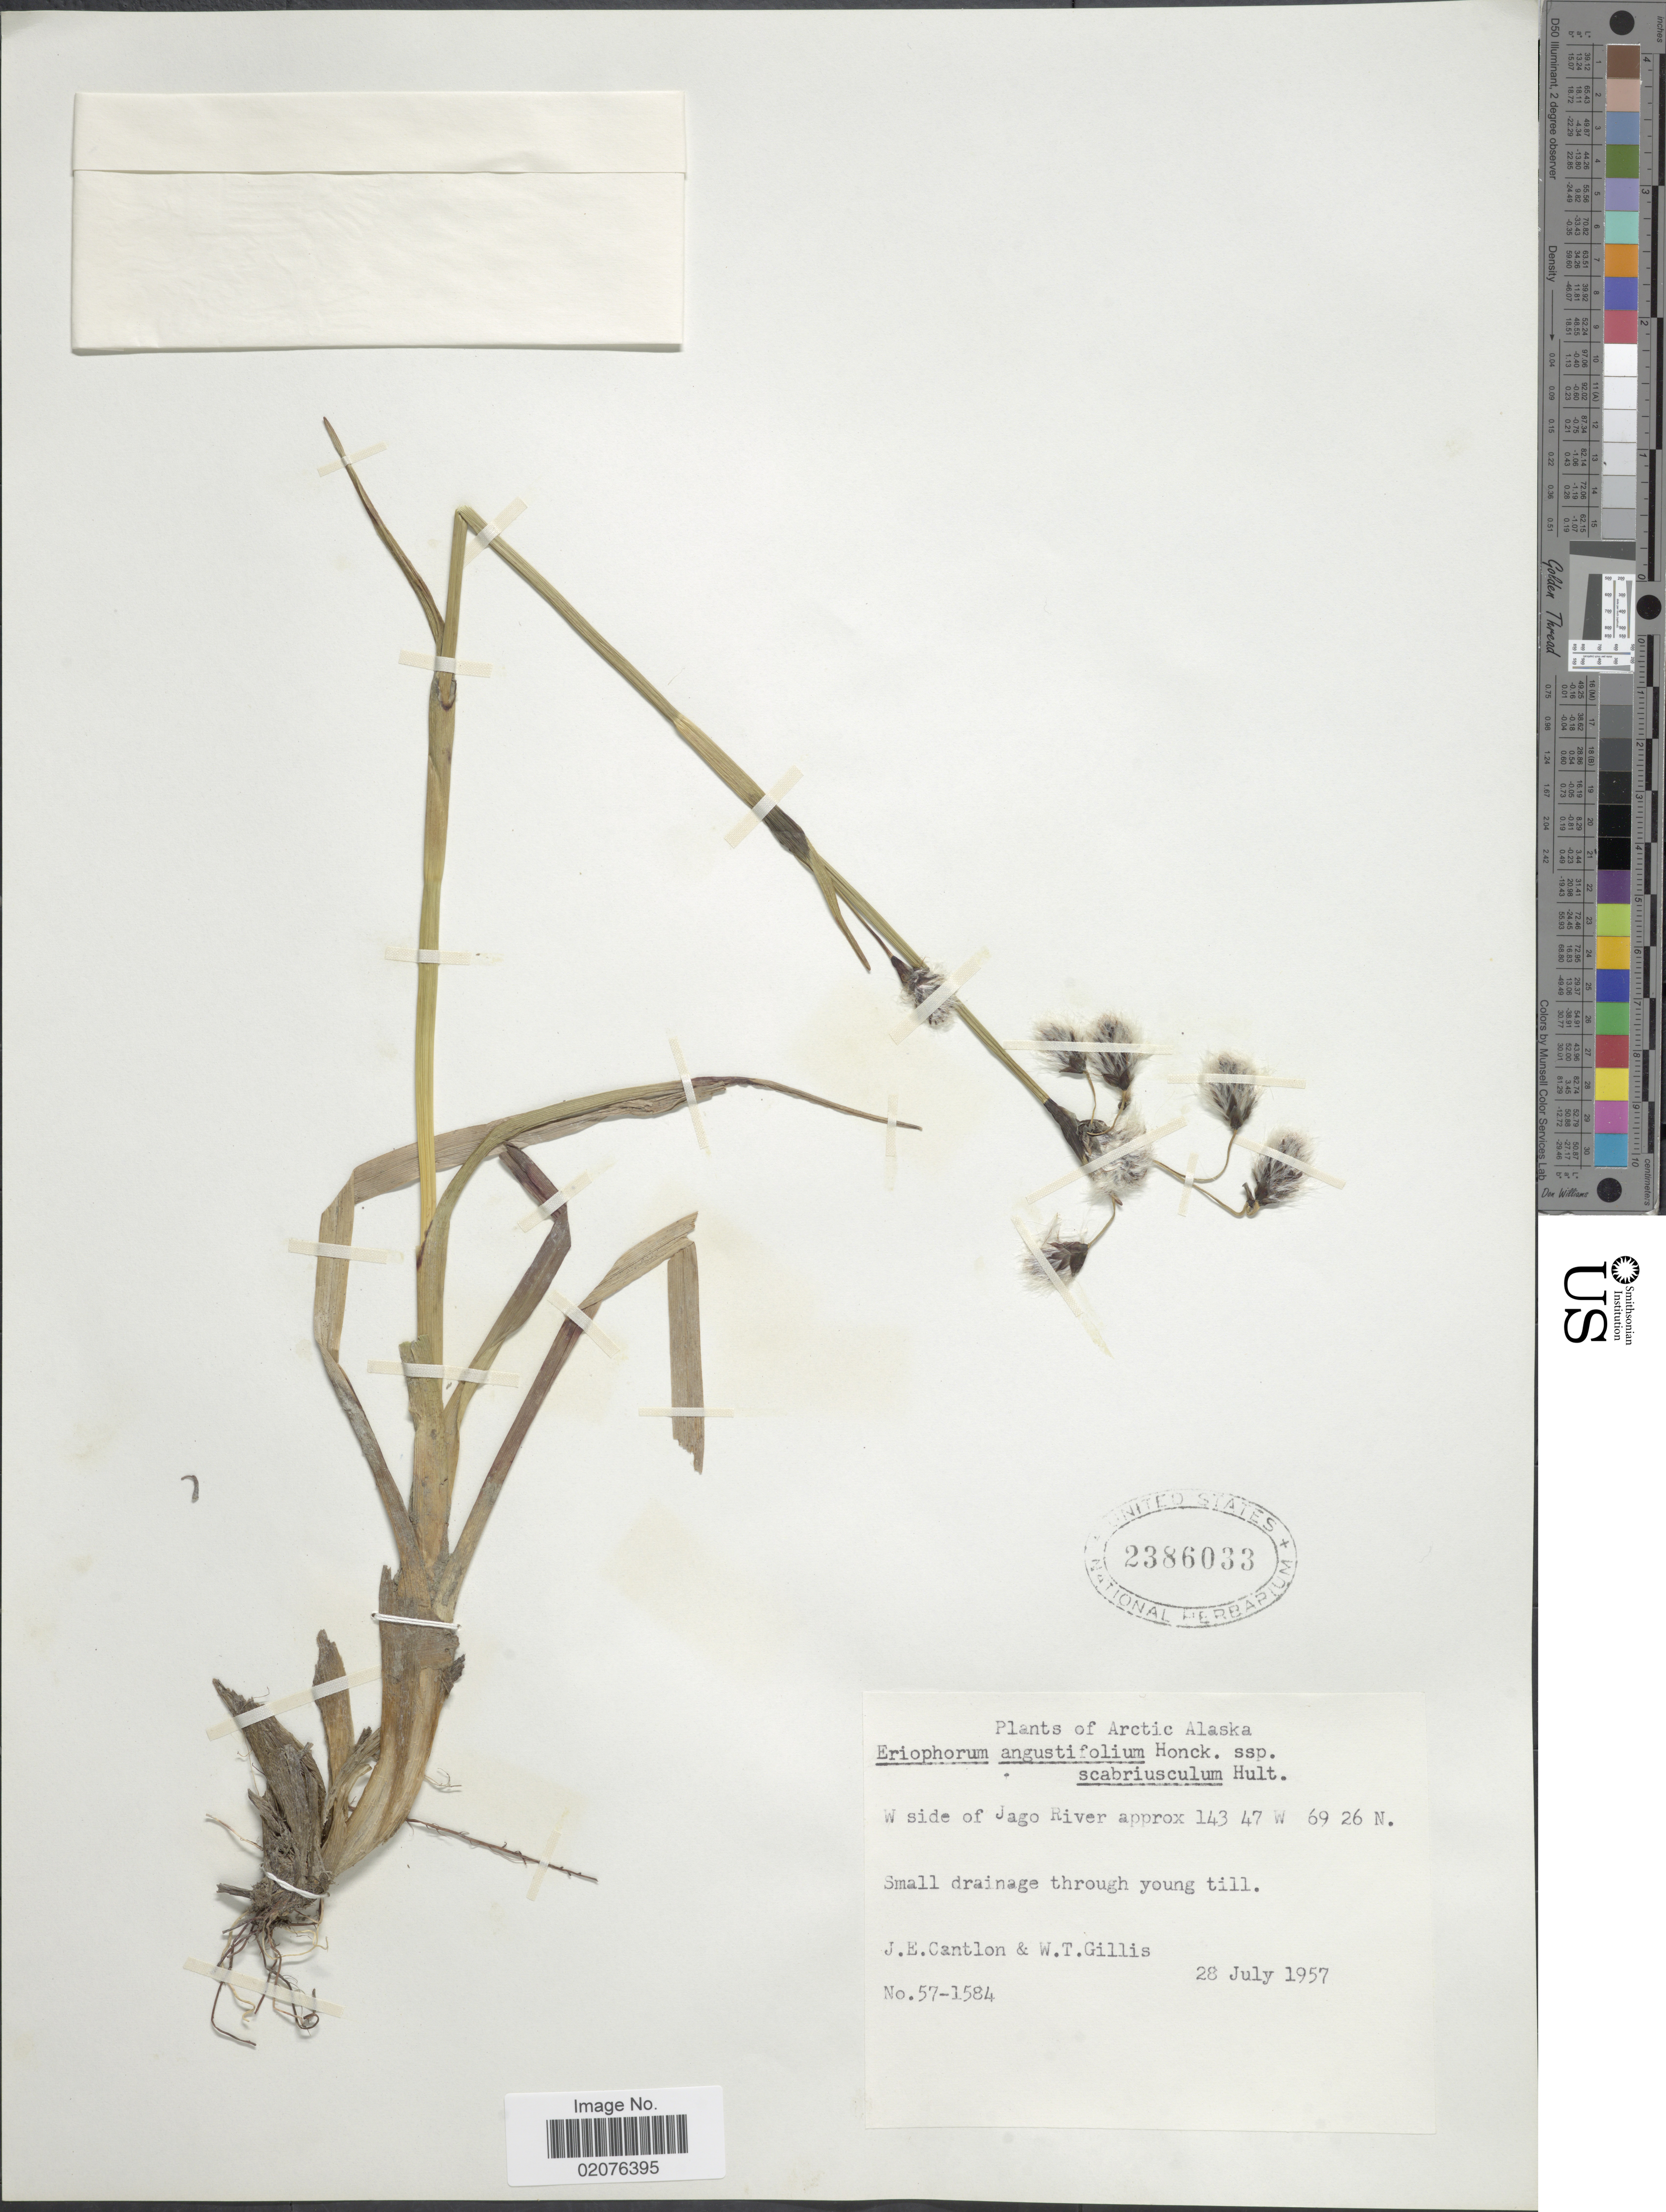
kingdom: Plantae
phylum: Tracheophyta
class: Liliopsida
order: Poales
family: Cyperaceae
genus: Eriophorum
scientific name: Eriophorum angustifolium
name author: Honck.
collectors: J. Cantlon & W. T. Gillis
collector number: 57-1584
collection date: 1957-07-28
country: United States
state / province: Alaska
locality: Arctic Alaska, W side of Jago River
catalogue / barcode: US 2386033